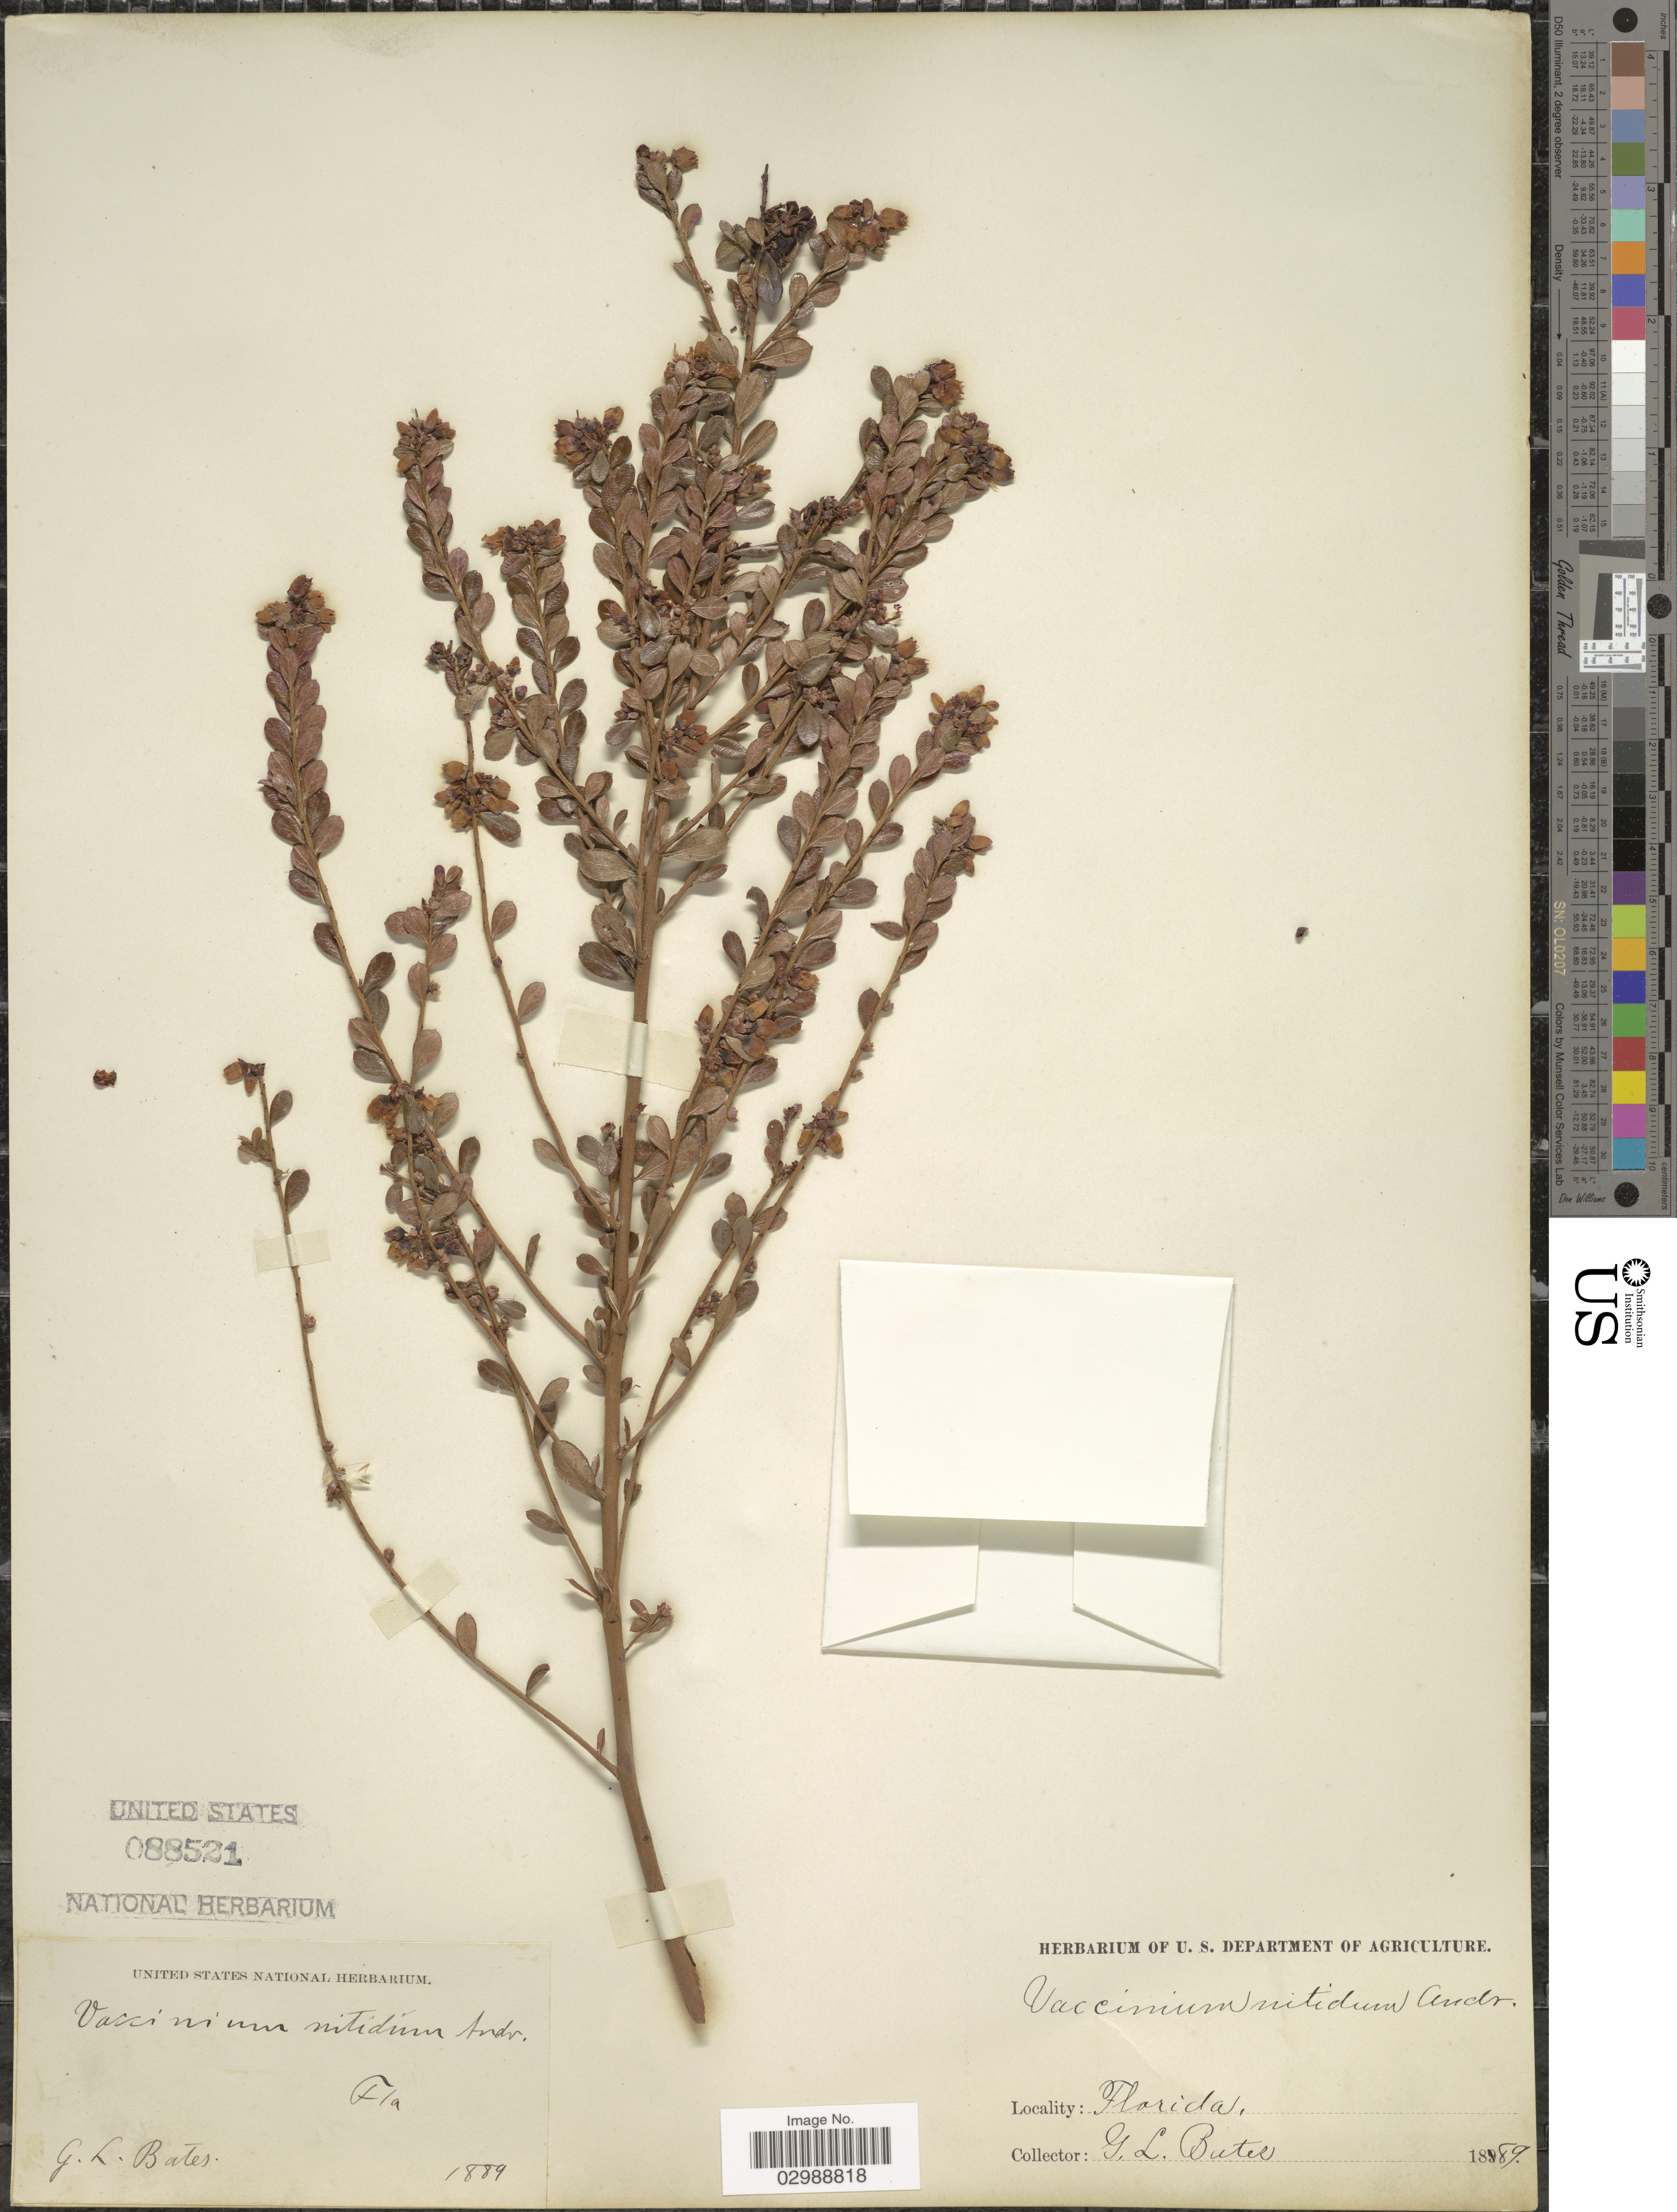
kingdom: Plantae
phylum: Tracheophyta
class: Magnoliopsida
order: Ericales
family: Ericaceae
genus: Vaccinium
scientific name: Vaccinium nitidum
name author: Andrews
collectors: G. Bates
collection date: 1889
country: United States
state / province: Florida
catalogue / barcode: US 88521